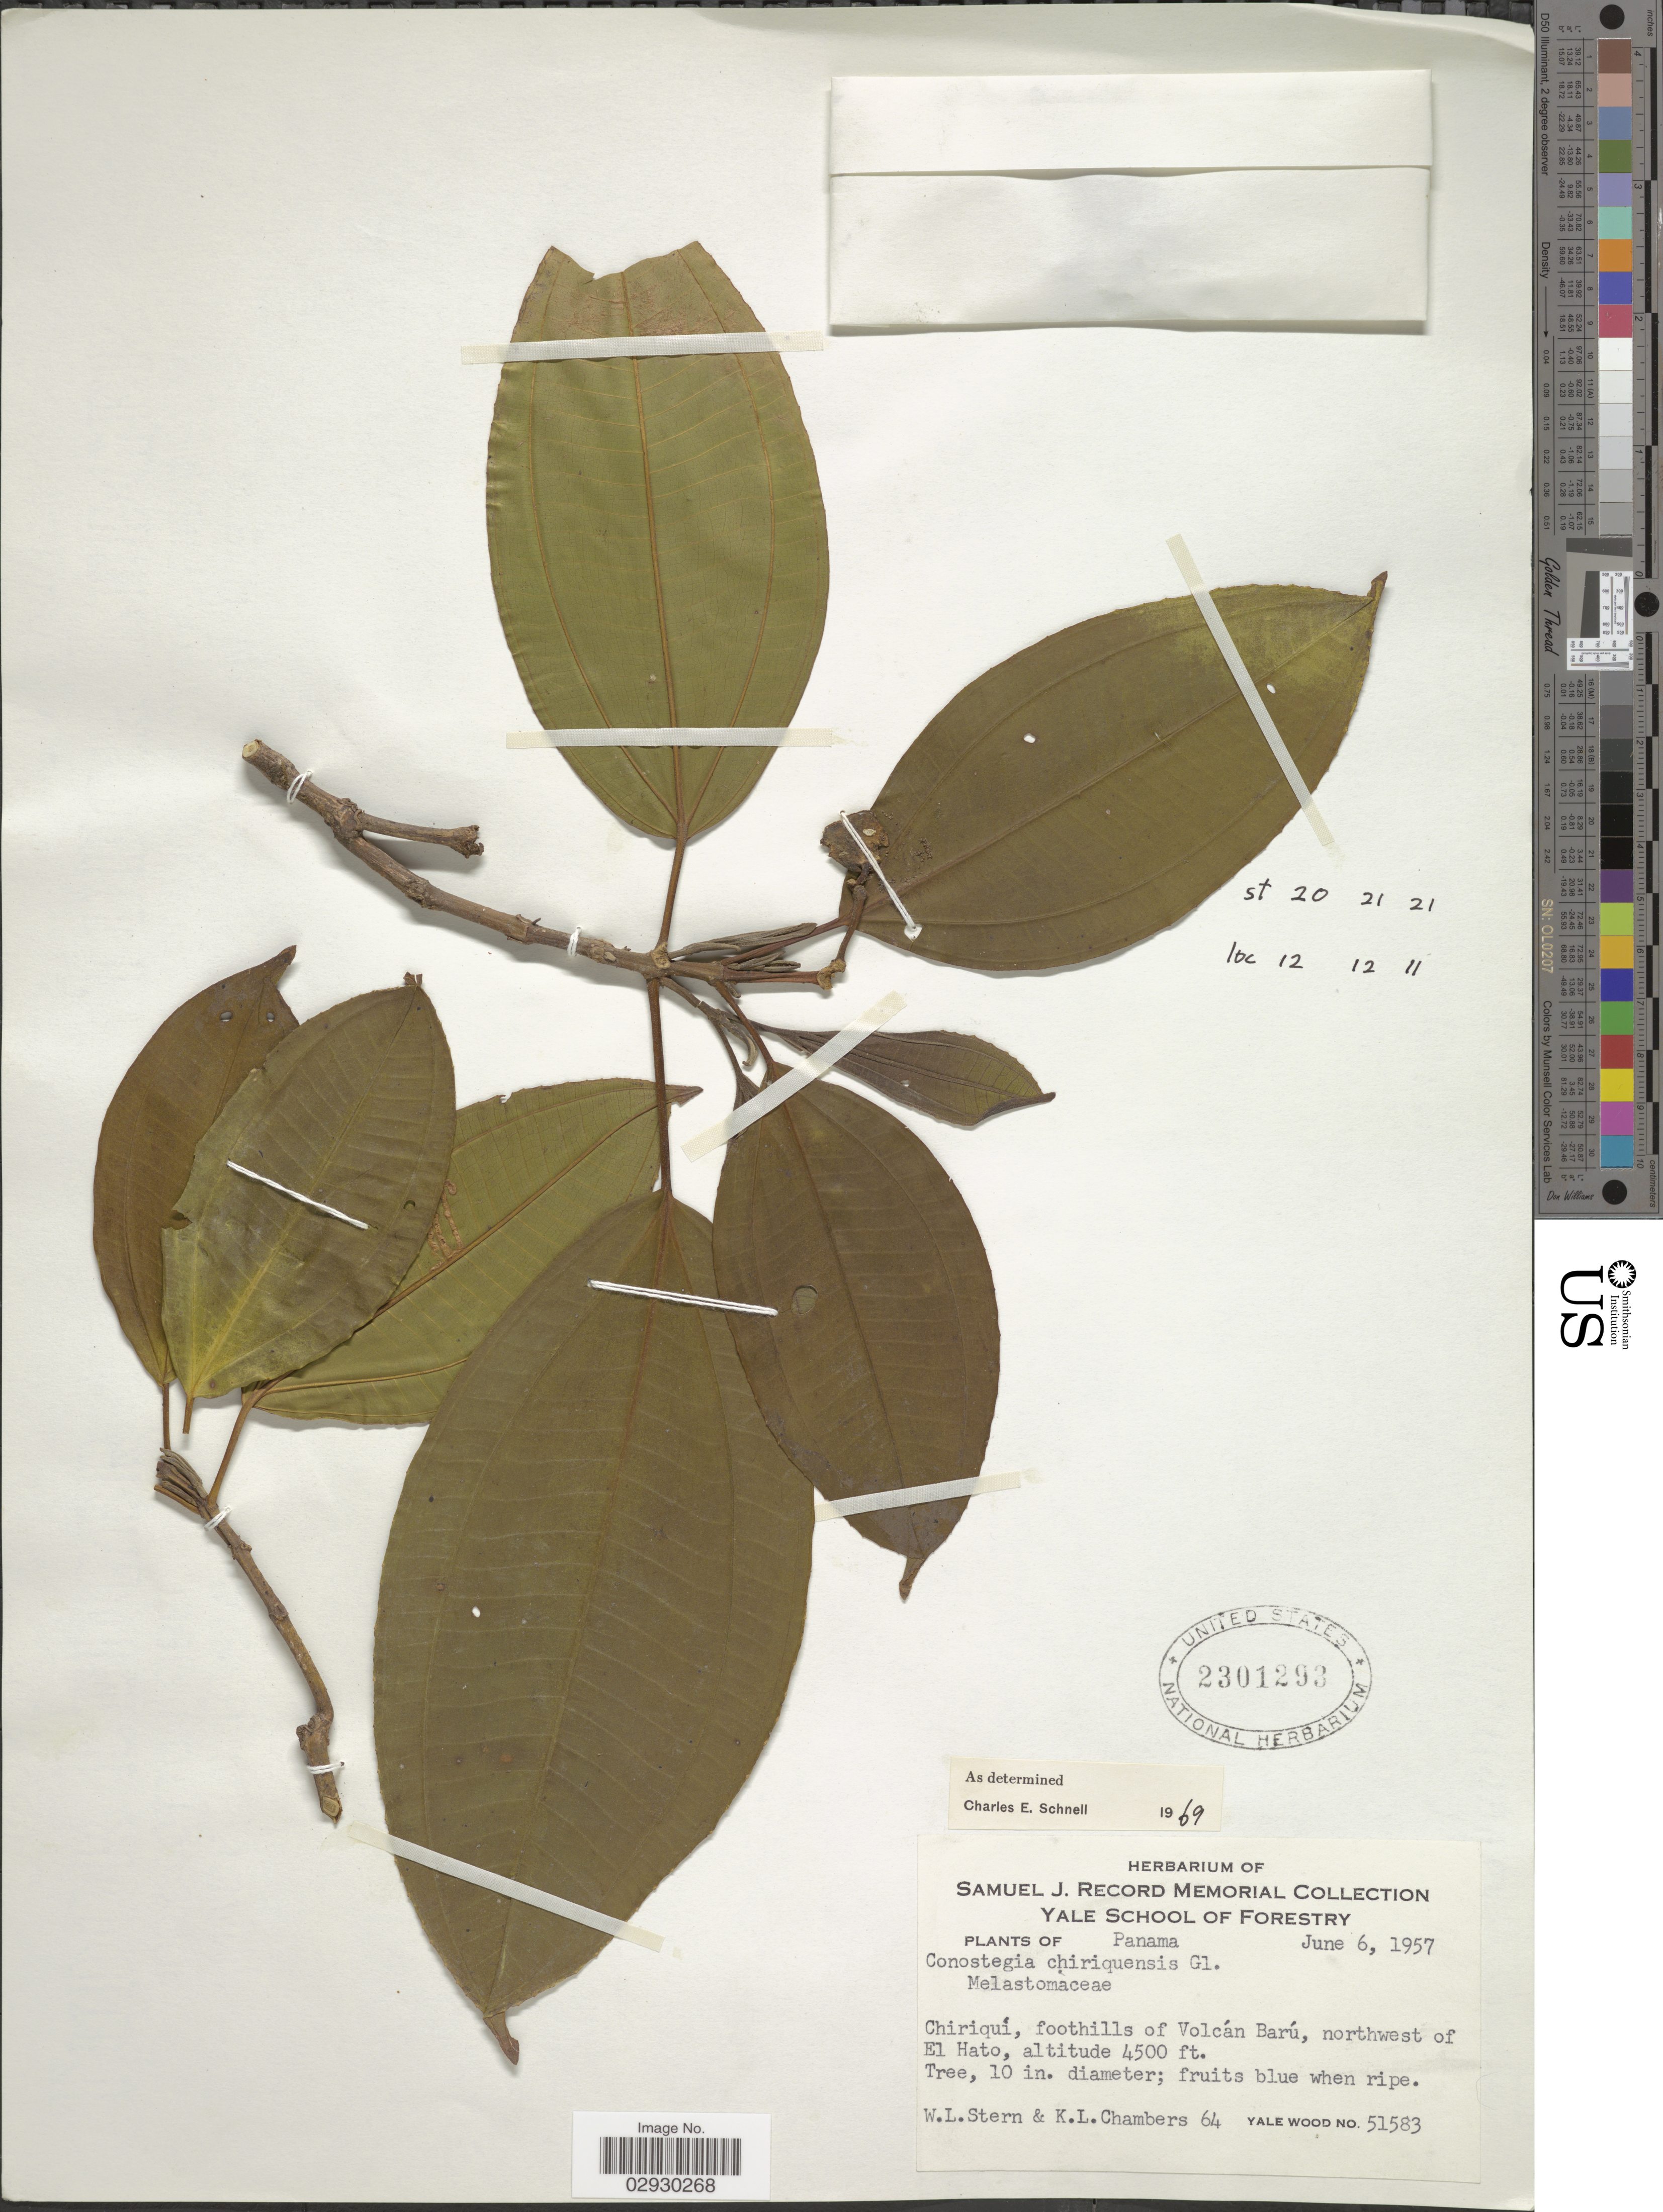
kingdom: Plantae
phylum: Tracheophyta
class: Magnoliopsida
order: Myrtales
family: Melastomataceae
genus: Conostegia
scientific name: Conostegia chiriquensis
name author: Gleason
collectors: W. L. Stern, K. Chambers & Y. Wood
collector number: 64/51583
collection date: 1957-06-06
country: Panama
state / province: Chiriqui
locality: Chiriquí, foothills of Volcán Barú, northwest of El Hato.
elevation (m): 1372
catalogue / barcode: US 2301293